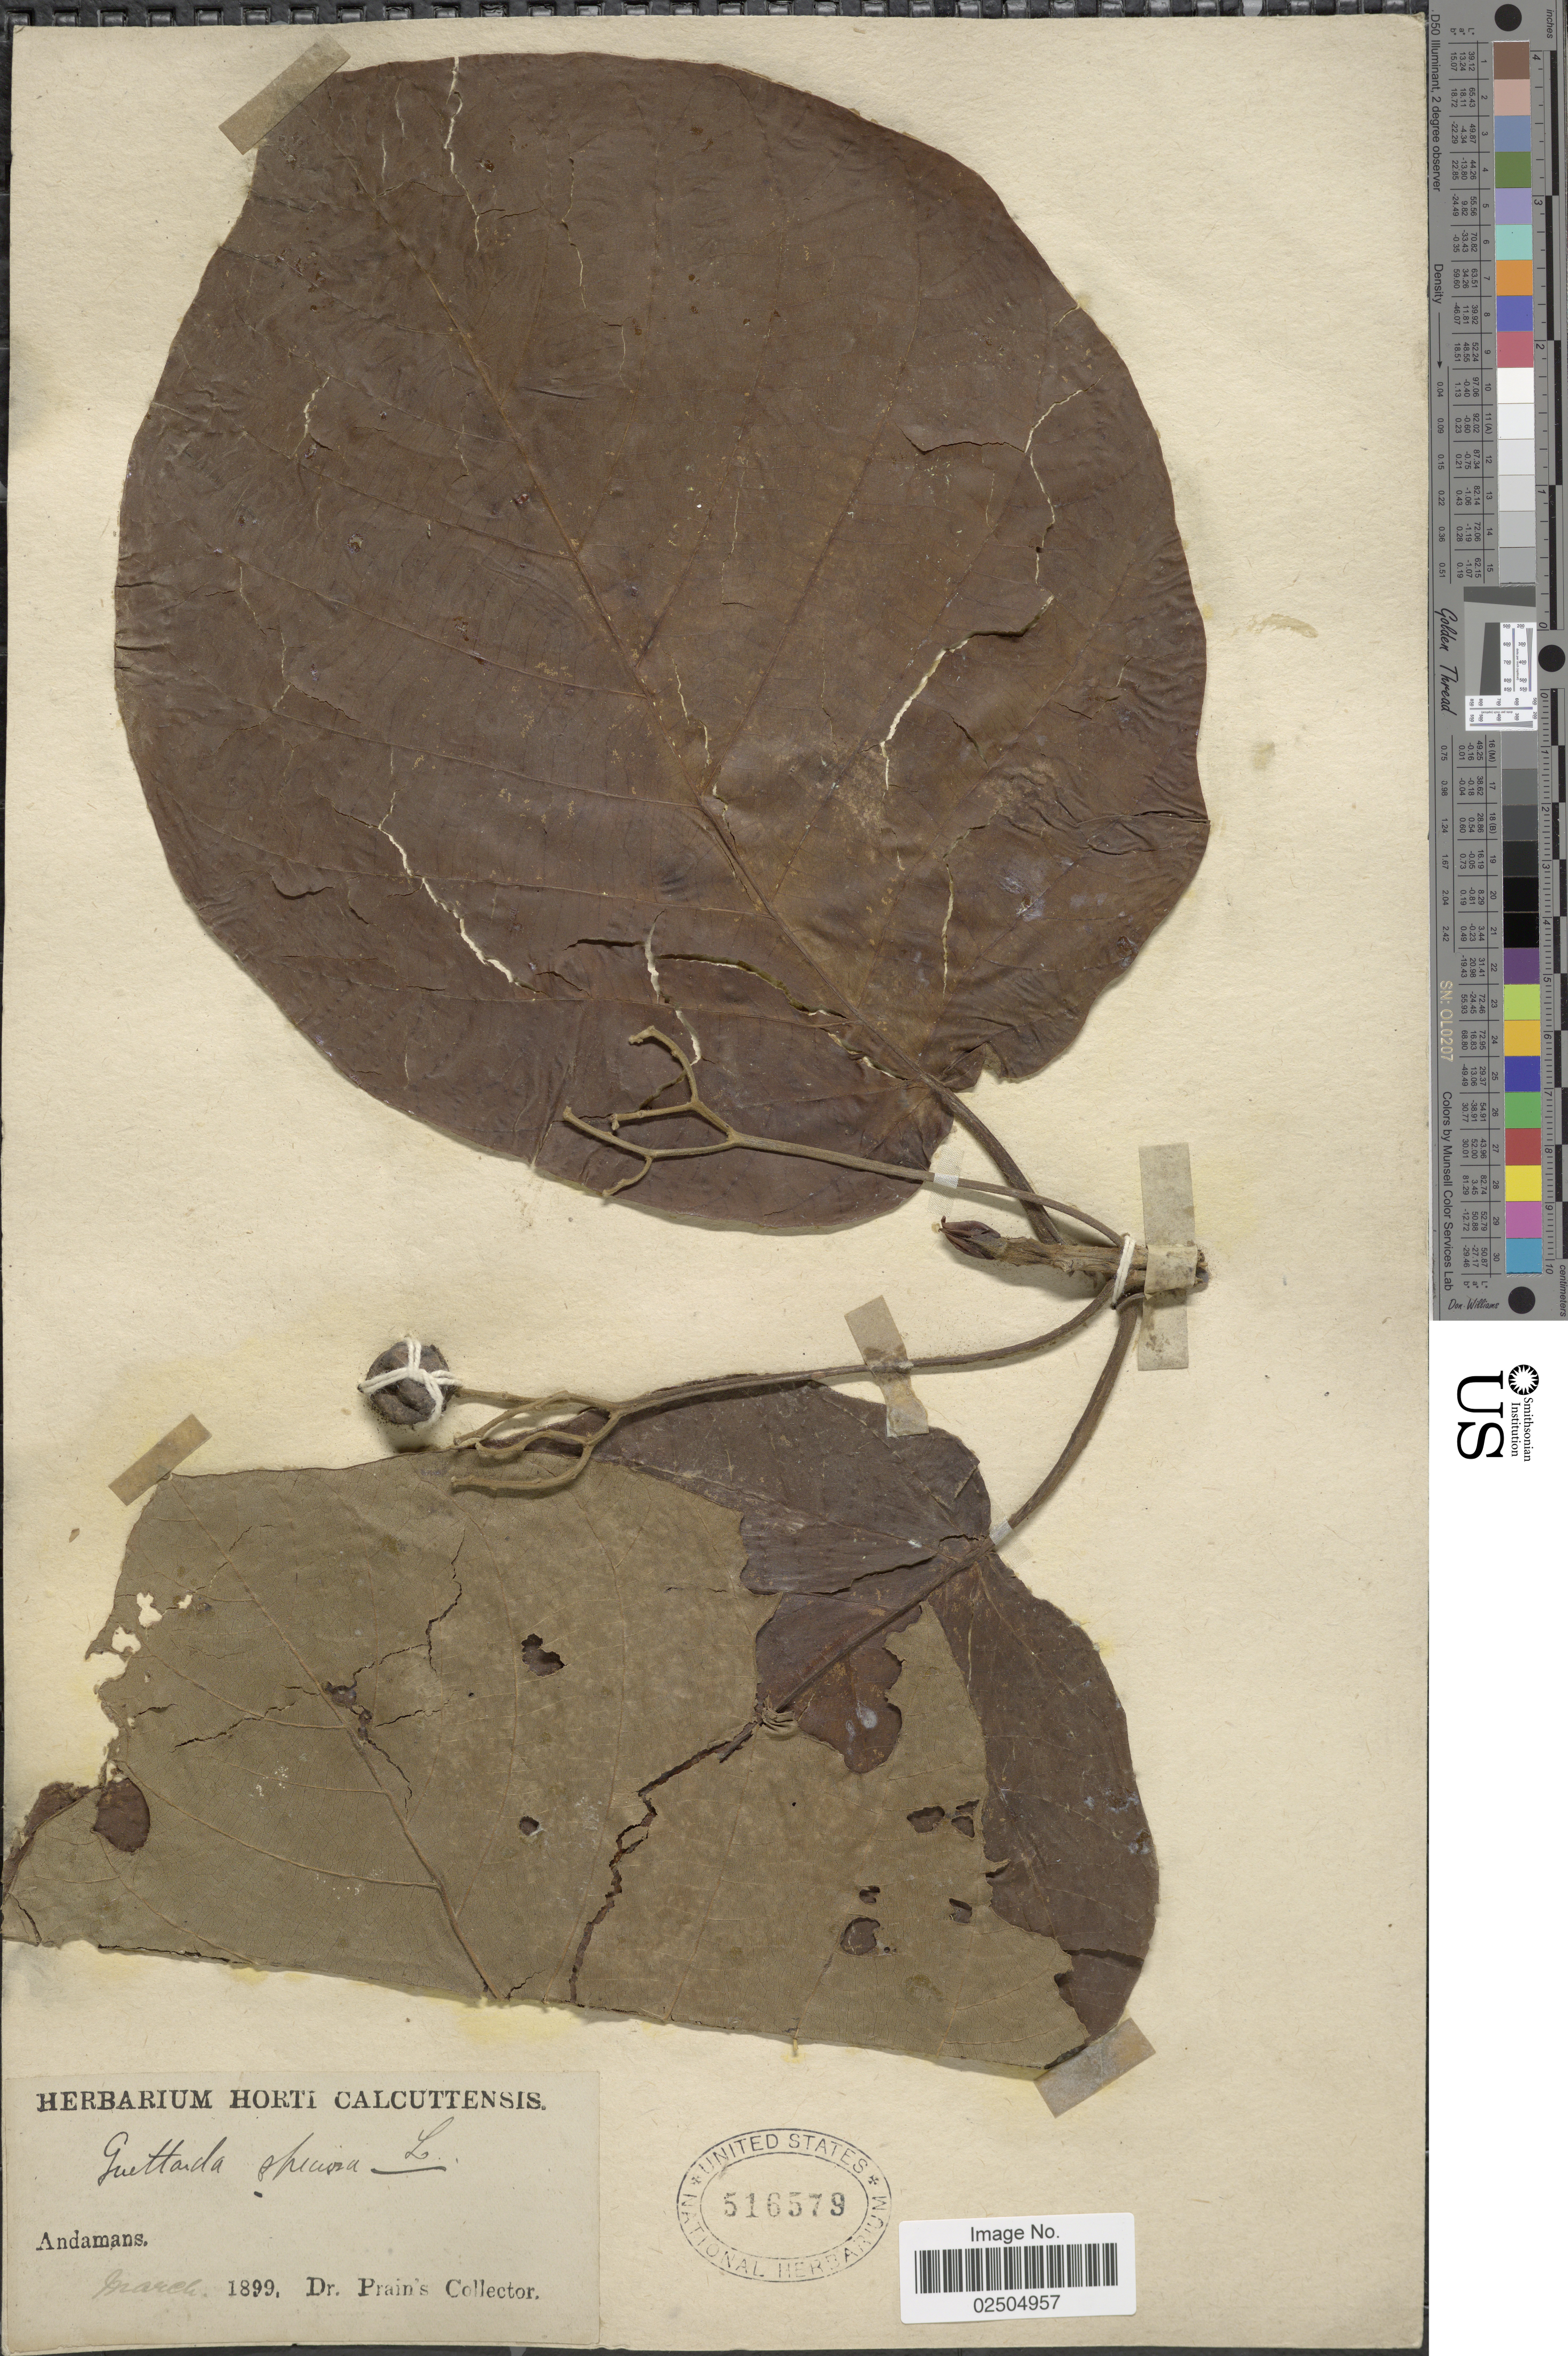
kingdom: Plantae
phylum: Tracheophyta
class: Magnoliopsida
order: Gentianales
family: Rubiaceae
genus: Guettarda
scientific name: Guettarda speciosa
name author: L.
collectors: Dr. Prain's collector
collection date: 1899-03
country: India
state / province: Andaman and Nicobar Islands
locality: Andamans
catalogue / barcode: US 516579